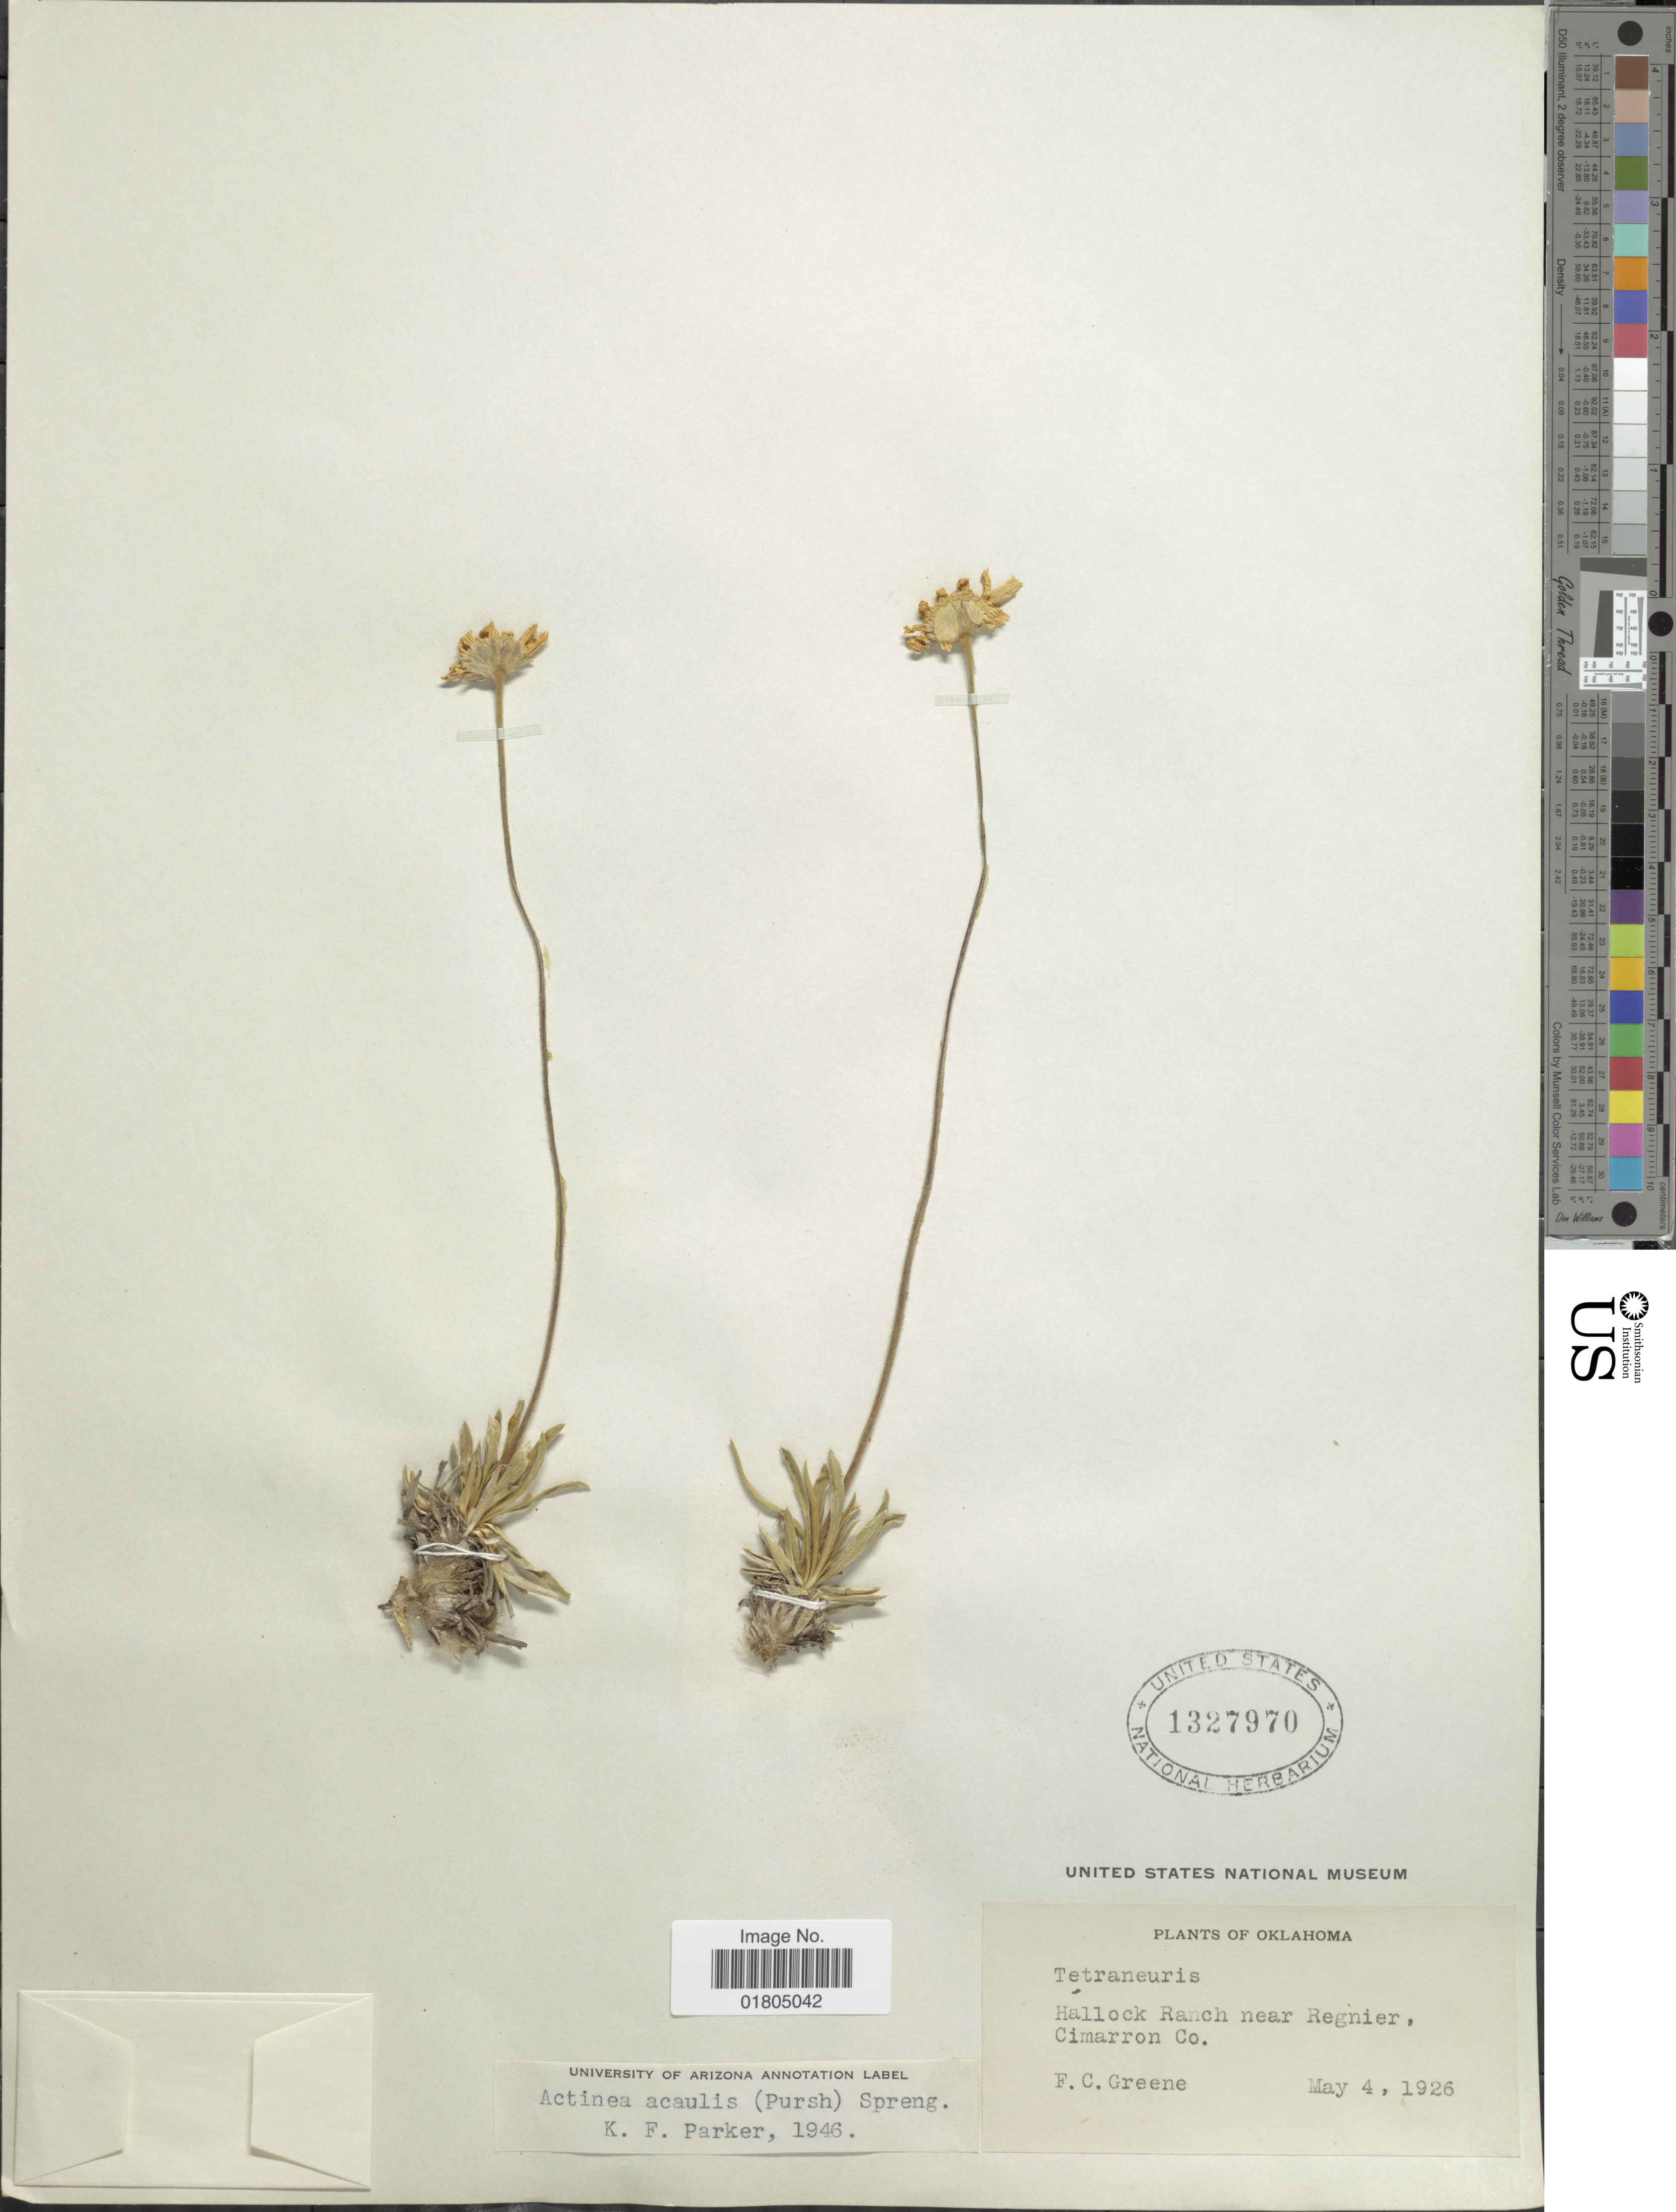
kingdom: Plantae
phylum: Tracheophyta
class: Magnoliopsida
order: Asterales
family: Asteraceae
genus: Actinea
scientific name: Actinea acaulis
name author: (Pursh) Spreng.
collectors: F. C. Greene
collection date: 1926-05-04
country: United States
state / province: Oklahoma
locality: Hallock Ranch near Regnier, Cimarron Co.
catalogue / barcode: US 1327970